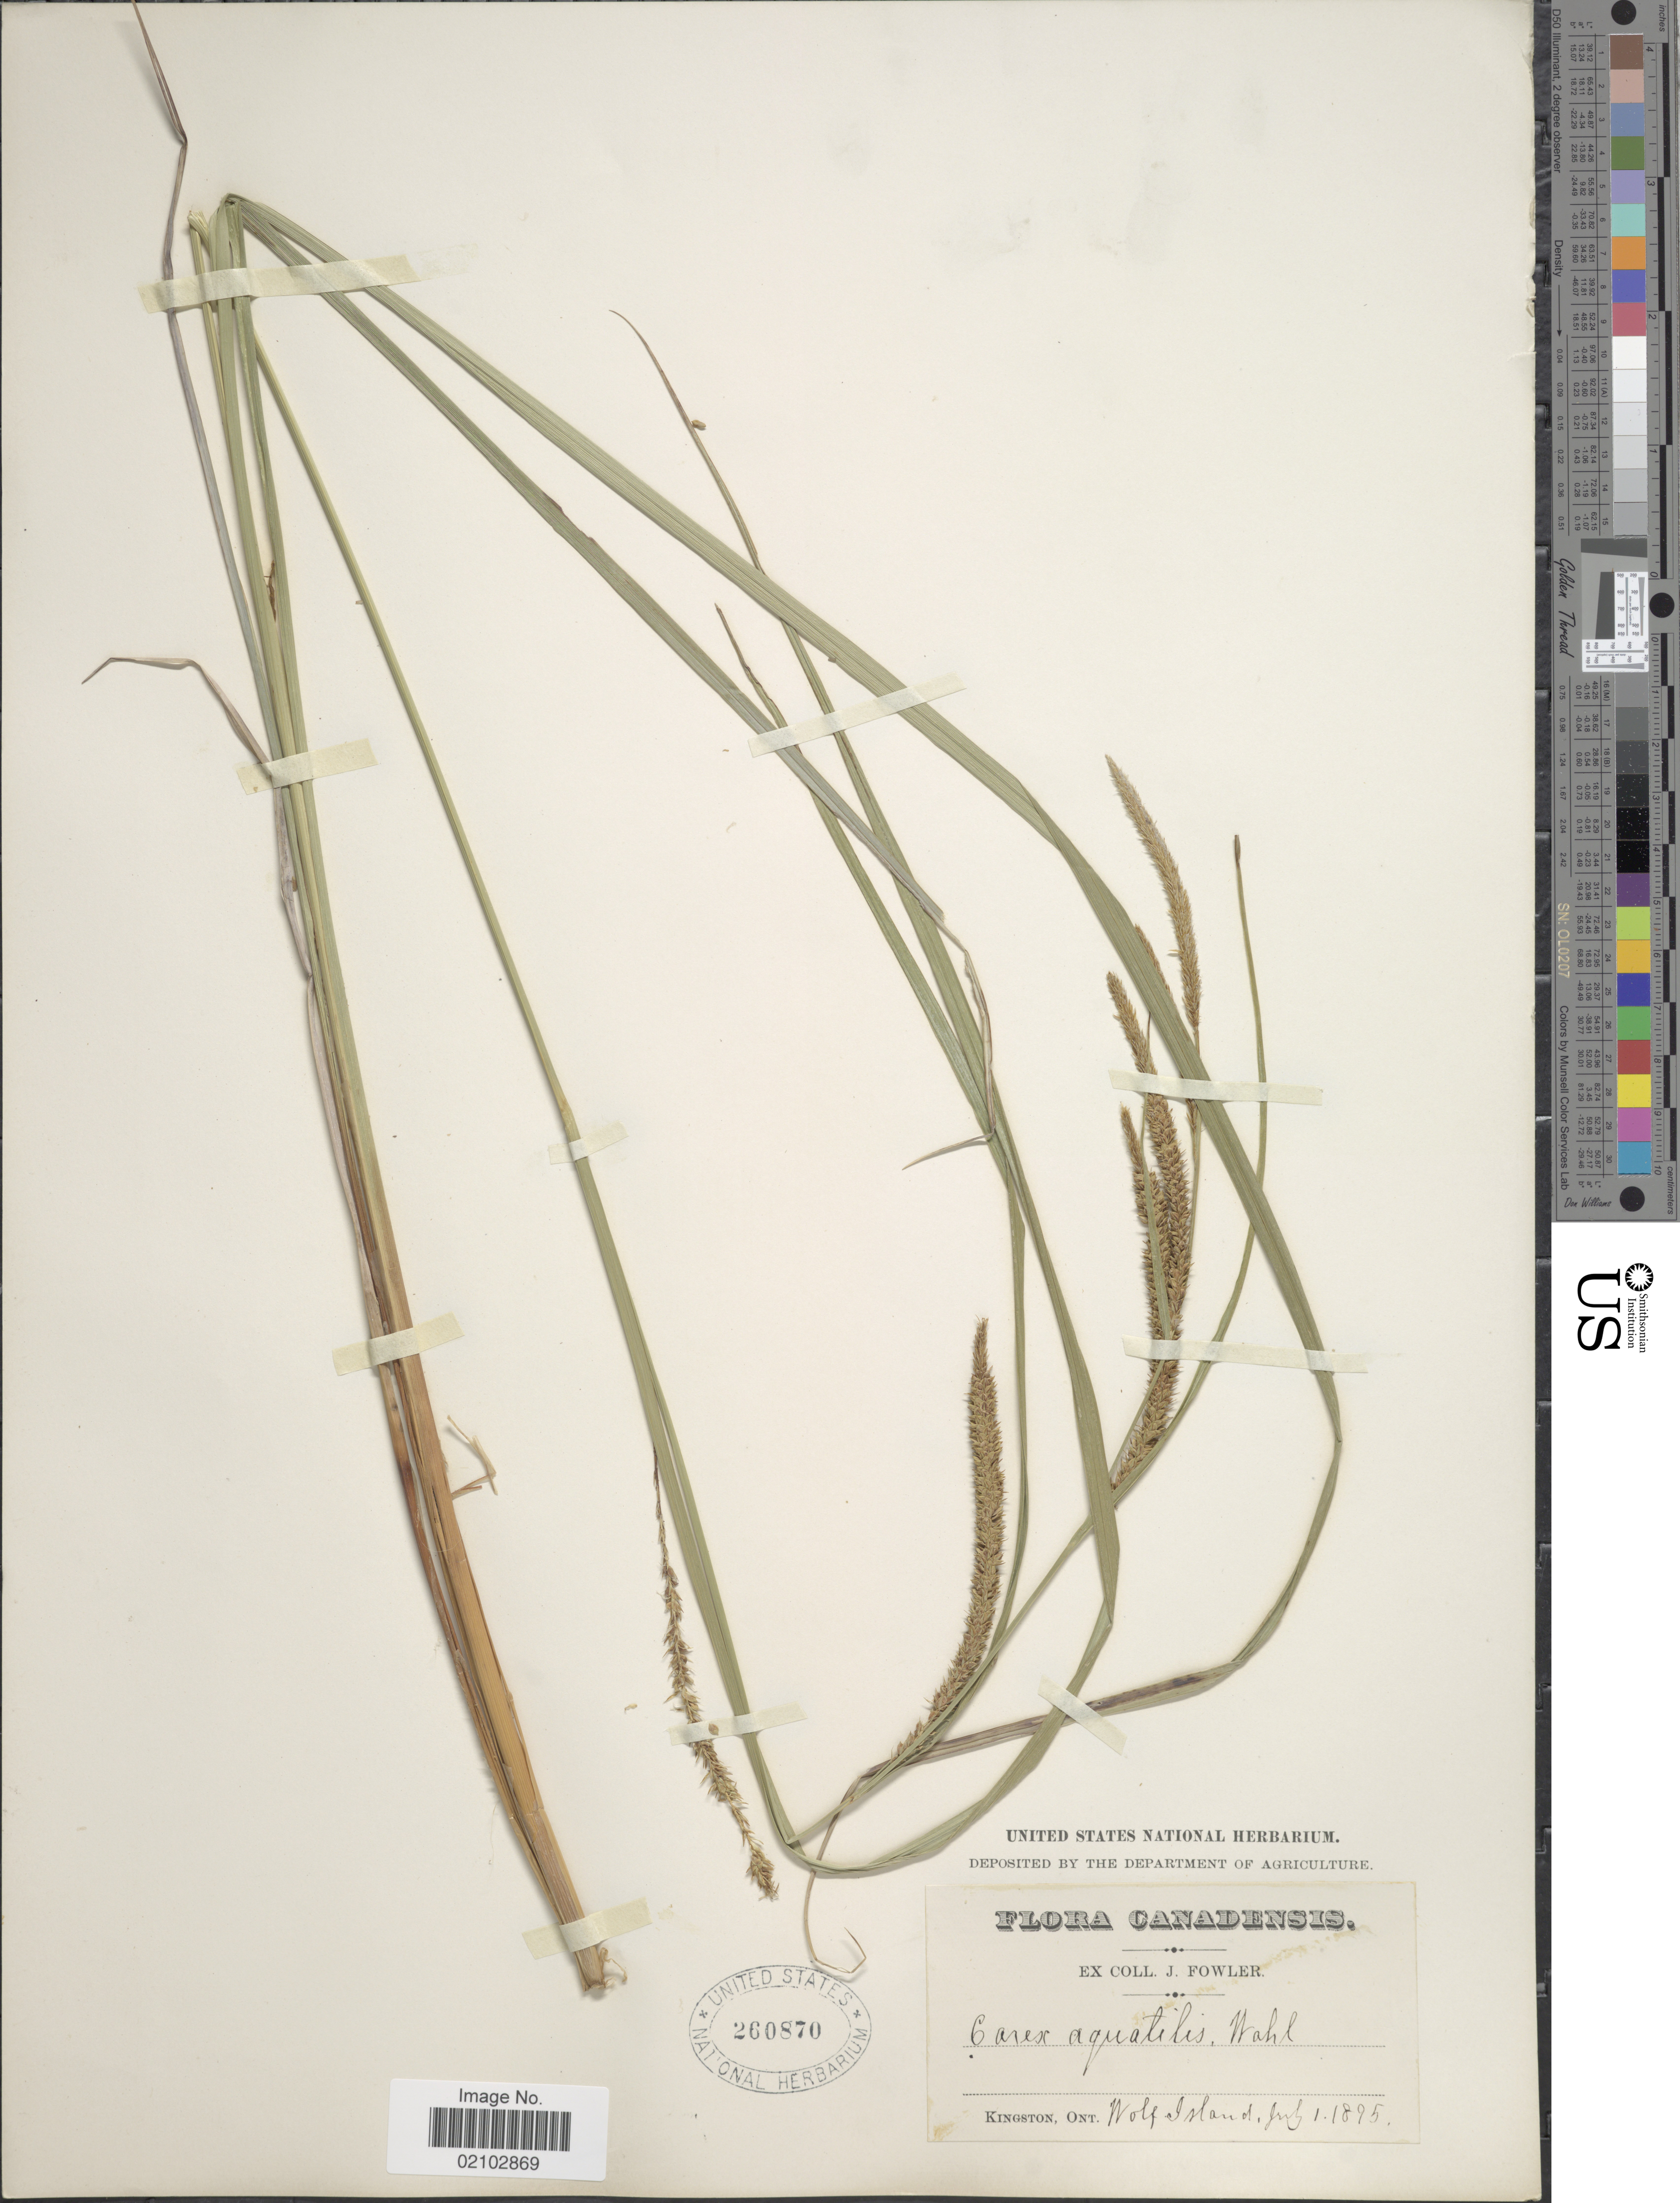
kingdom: Plantae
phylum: Tracheophyta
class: Liliopsida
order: Poales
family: Cyperaceae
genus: Carex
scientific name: Carex aquatilis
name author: Wahlenb.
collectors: J. P. Fowler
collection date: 1895-07-01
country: Canada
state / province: Ontario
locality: Kingston, Canadensis, Wolf Island.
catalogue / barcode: US 260870